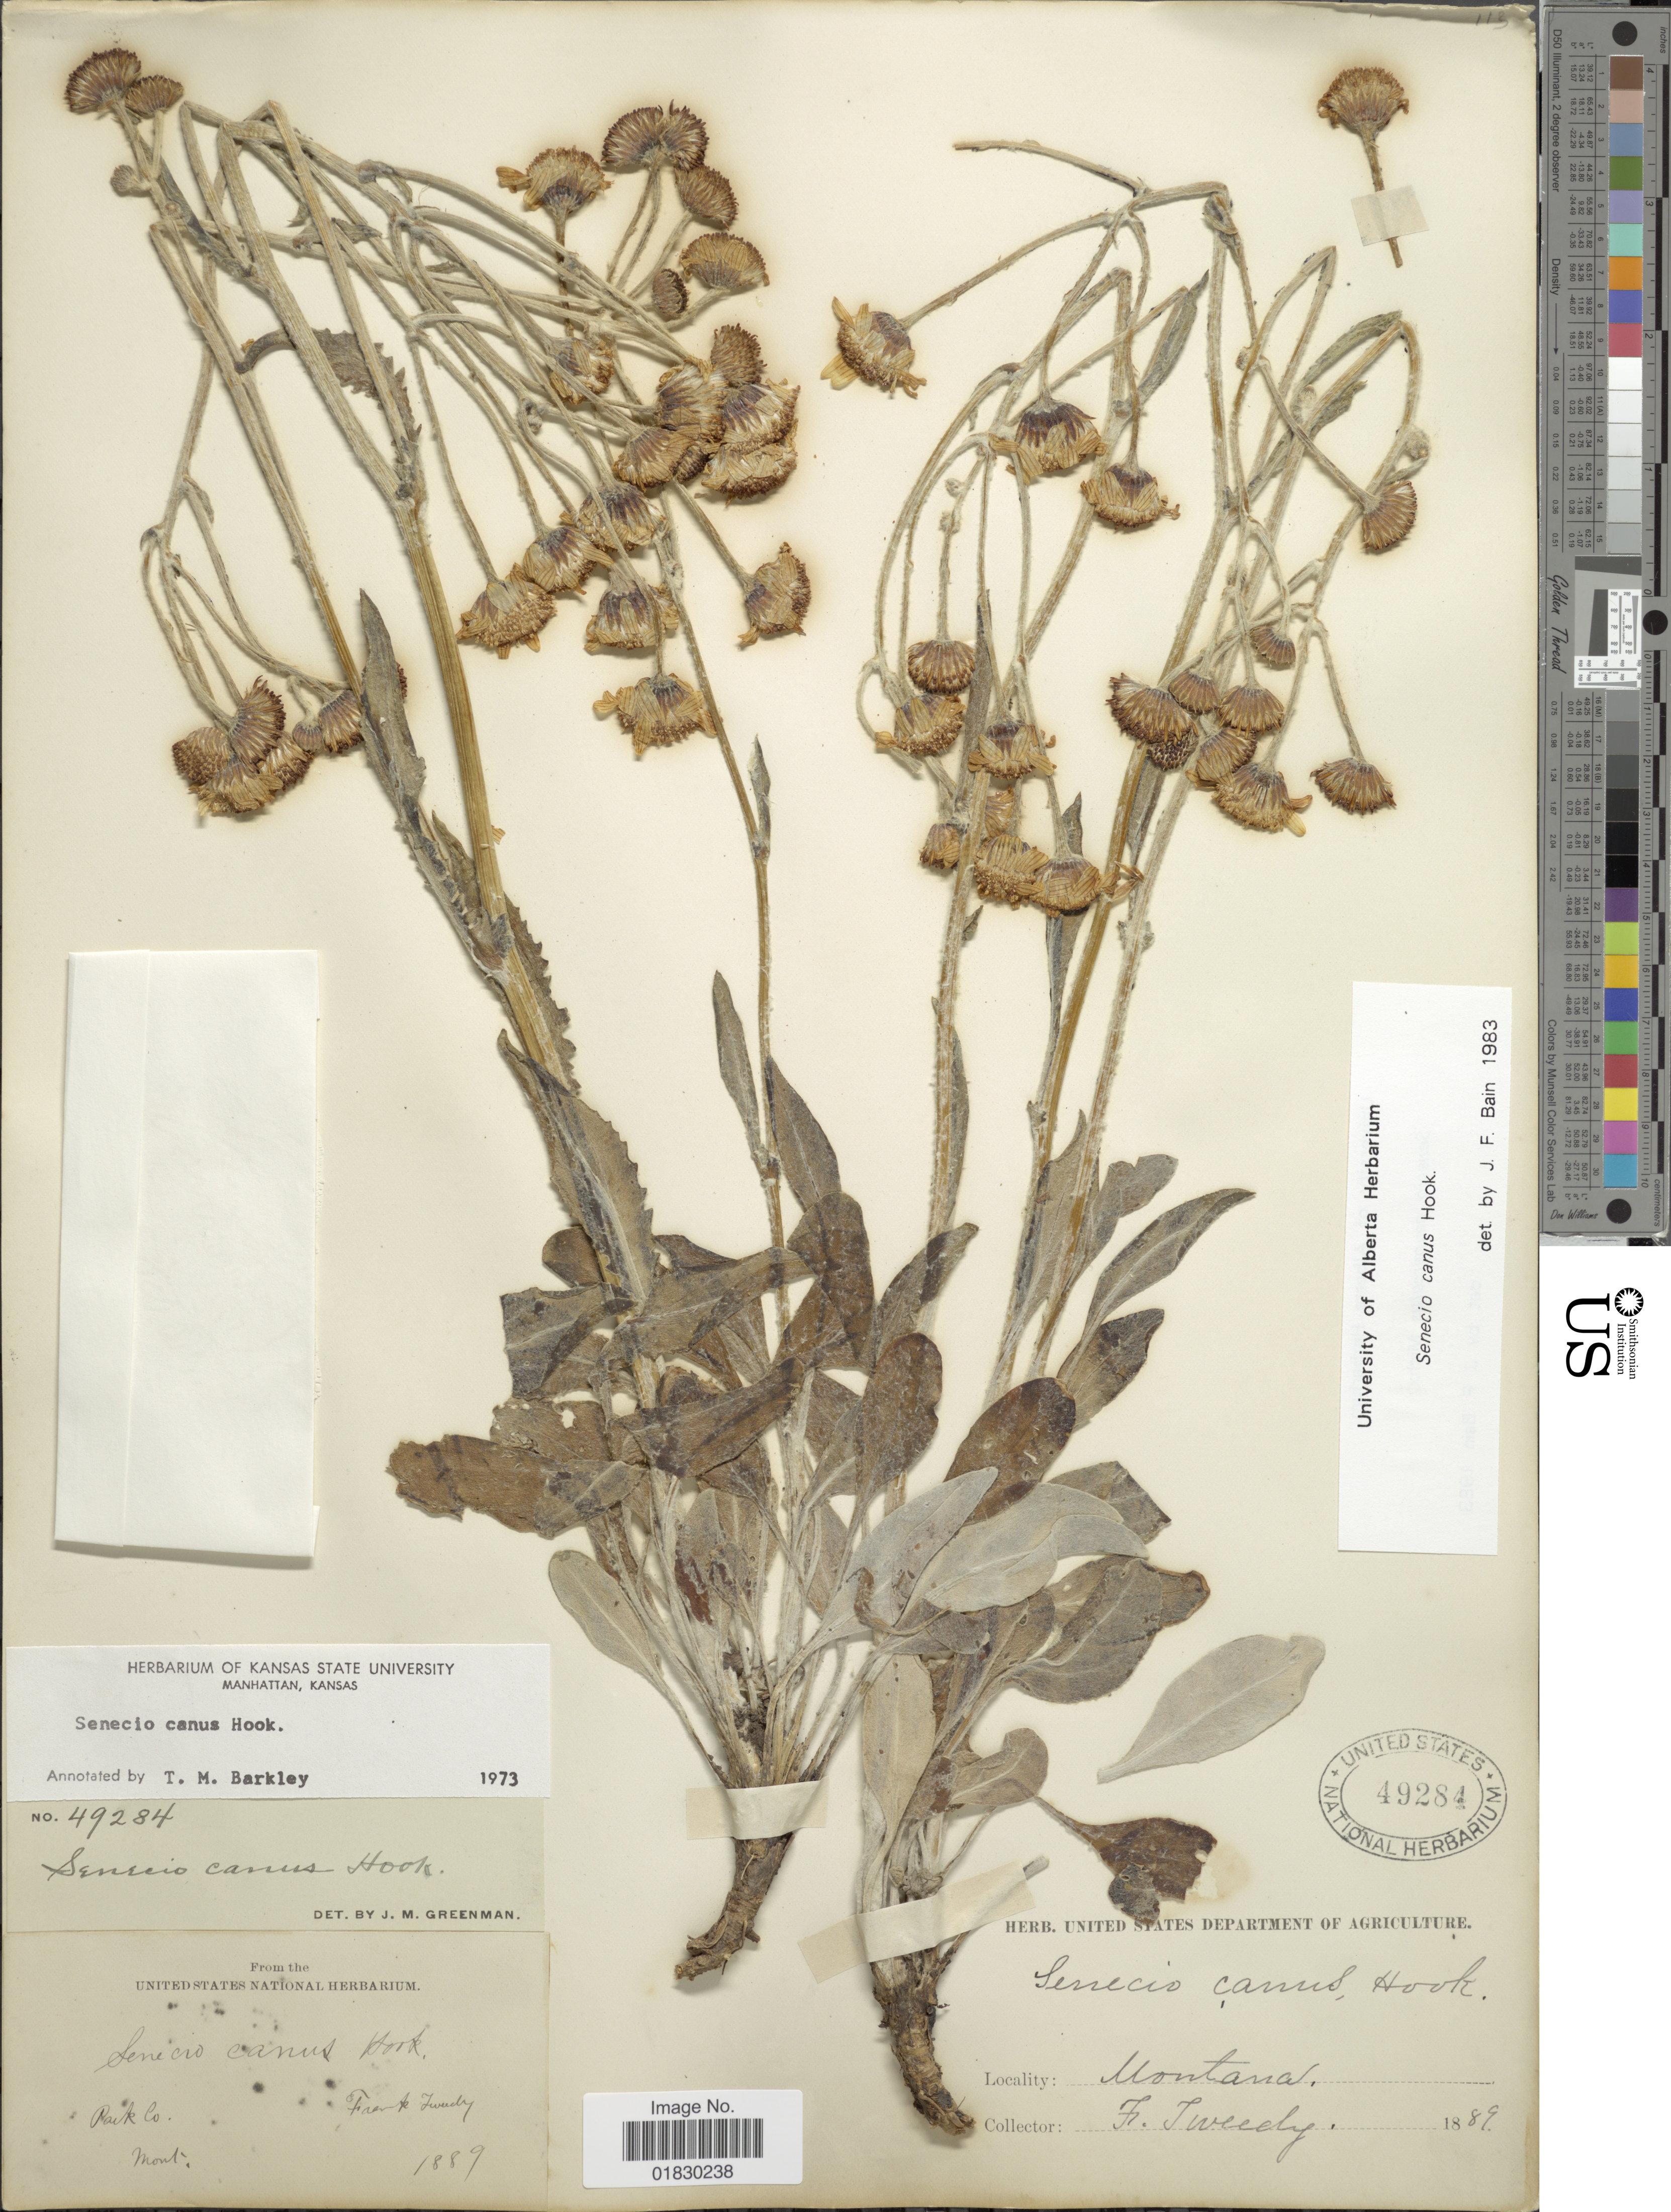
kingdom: Plantae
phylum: Tracheophyta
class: Magnoliopsida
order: Asterales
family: Asteraceae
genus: Packera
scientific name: Packera cana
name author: (Hook.) W.A. Weber & Á. Löve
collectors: F. Tweedy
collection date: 1889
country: United States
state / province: Montana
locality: Park Co.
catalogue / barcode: US 49284